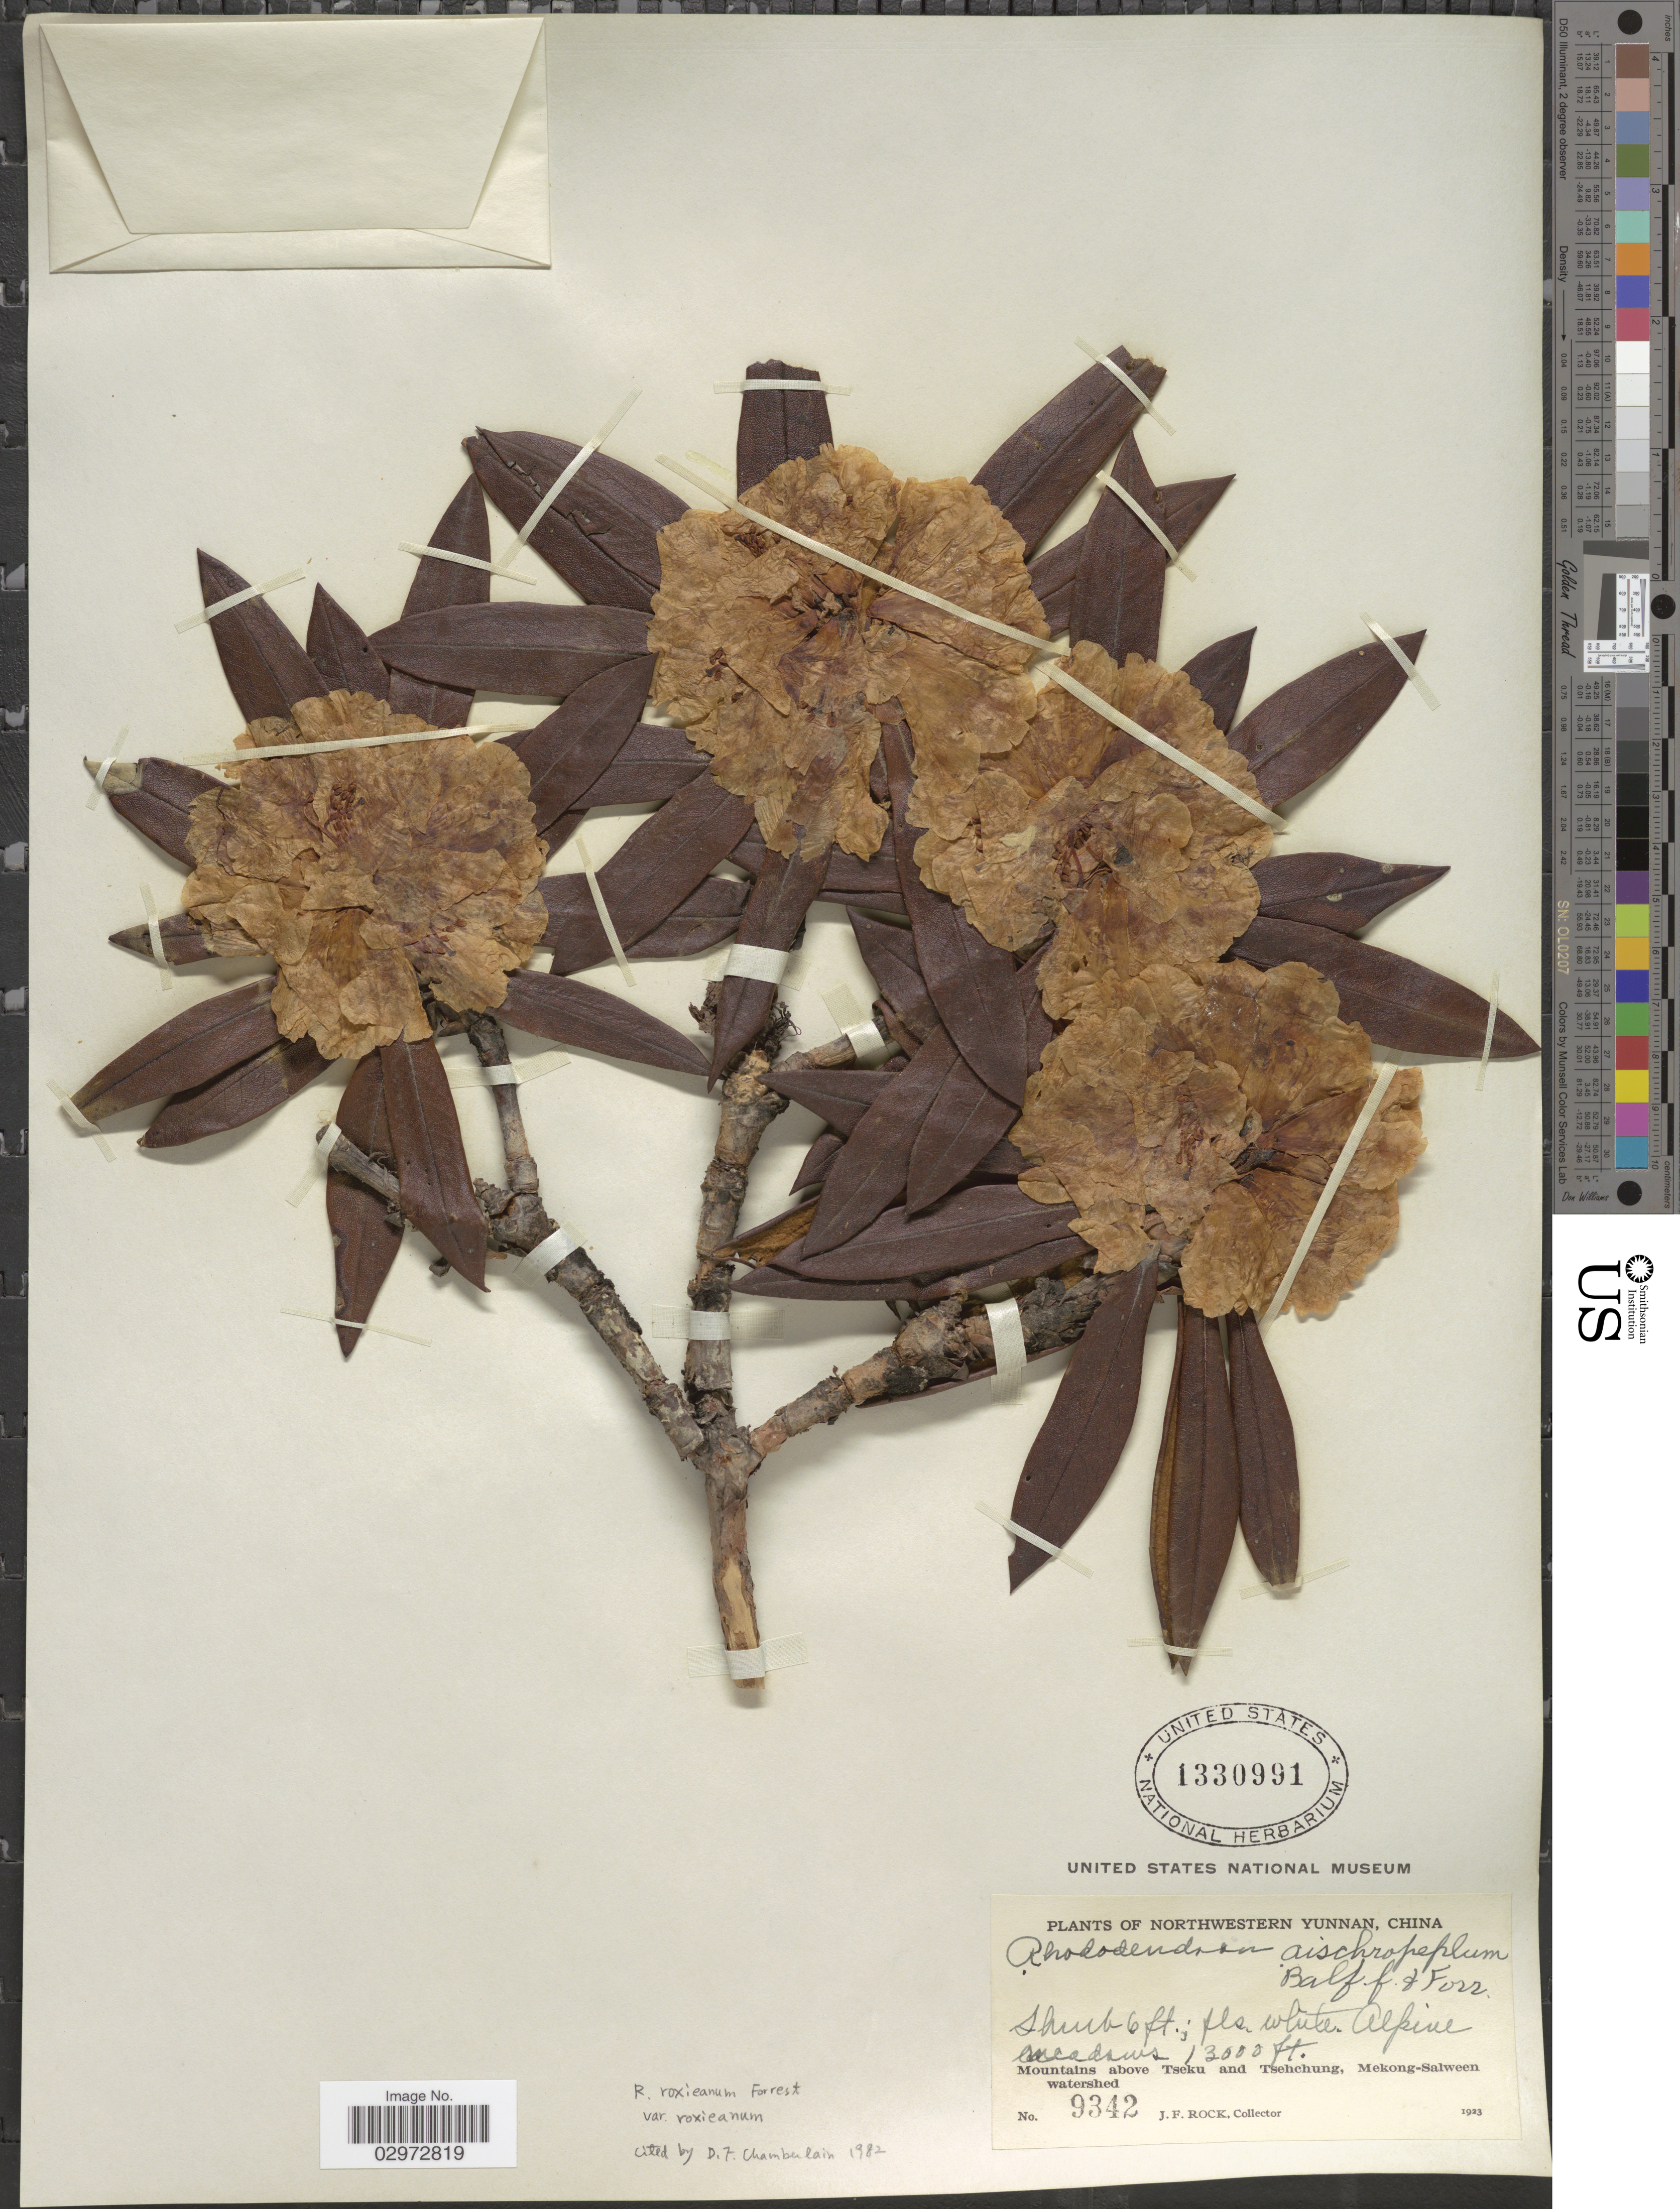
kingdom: Plantae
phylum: Tracheophyta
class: Magnoliopsida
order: Ericales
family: Ericaceae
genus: Rhododendron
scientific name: Rhododendron roxieanum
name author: Forrest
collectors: J. Rock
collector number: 9342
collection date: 1923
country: China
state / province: Yunnan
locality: Northwestern Yunnan. Mountains above Tseku and Tsehchung, Mekong-Salween watershed.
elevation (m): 3962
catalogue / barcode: US 1330991